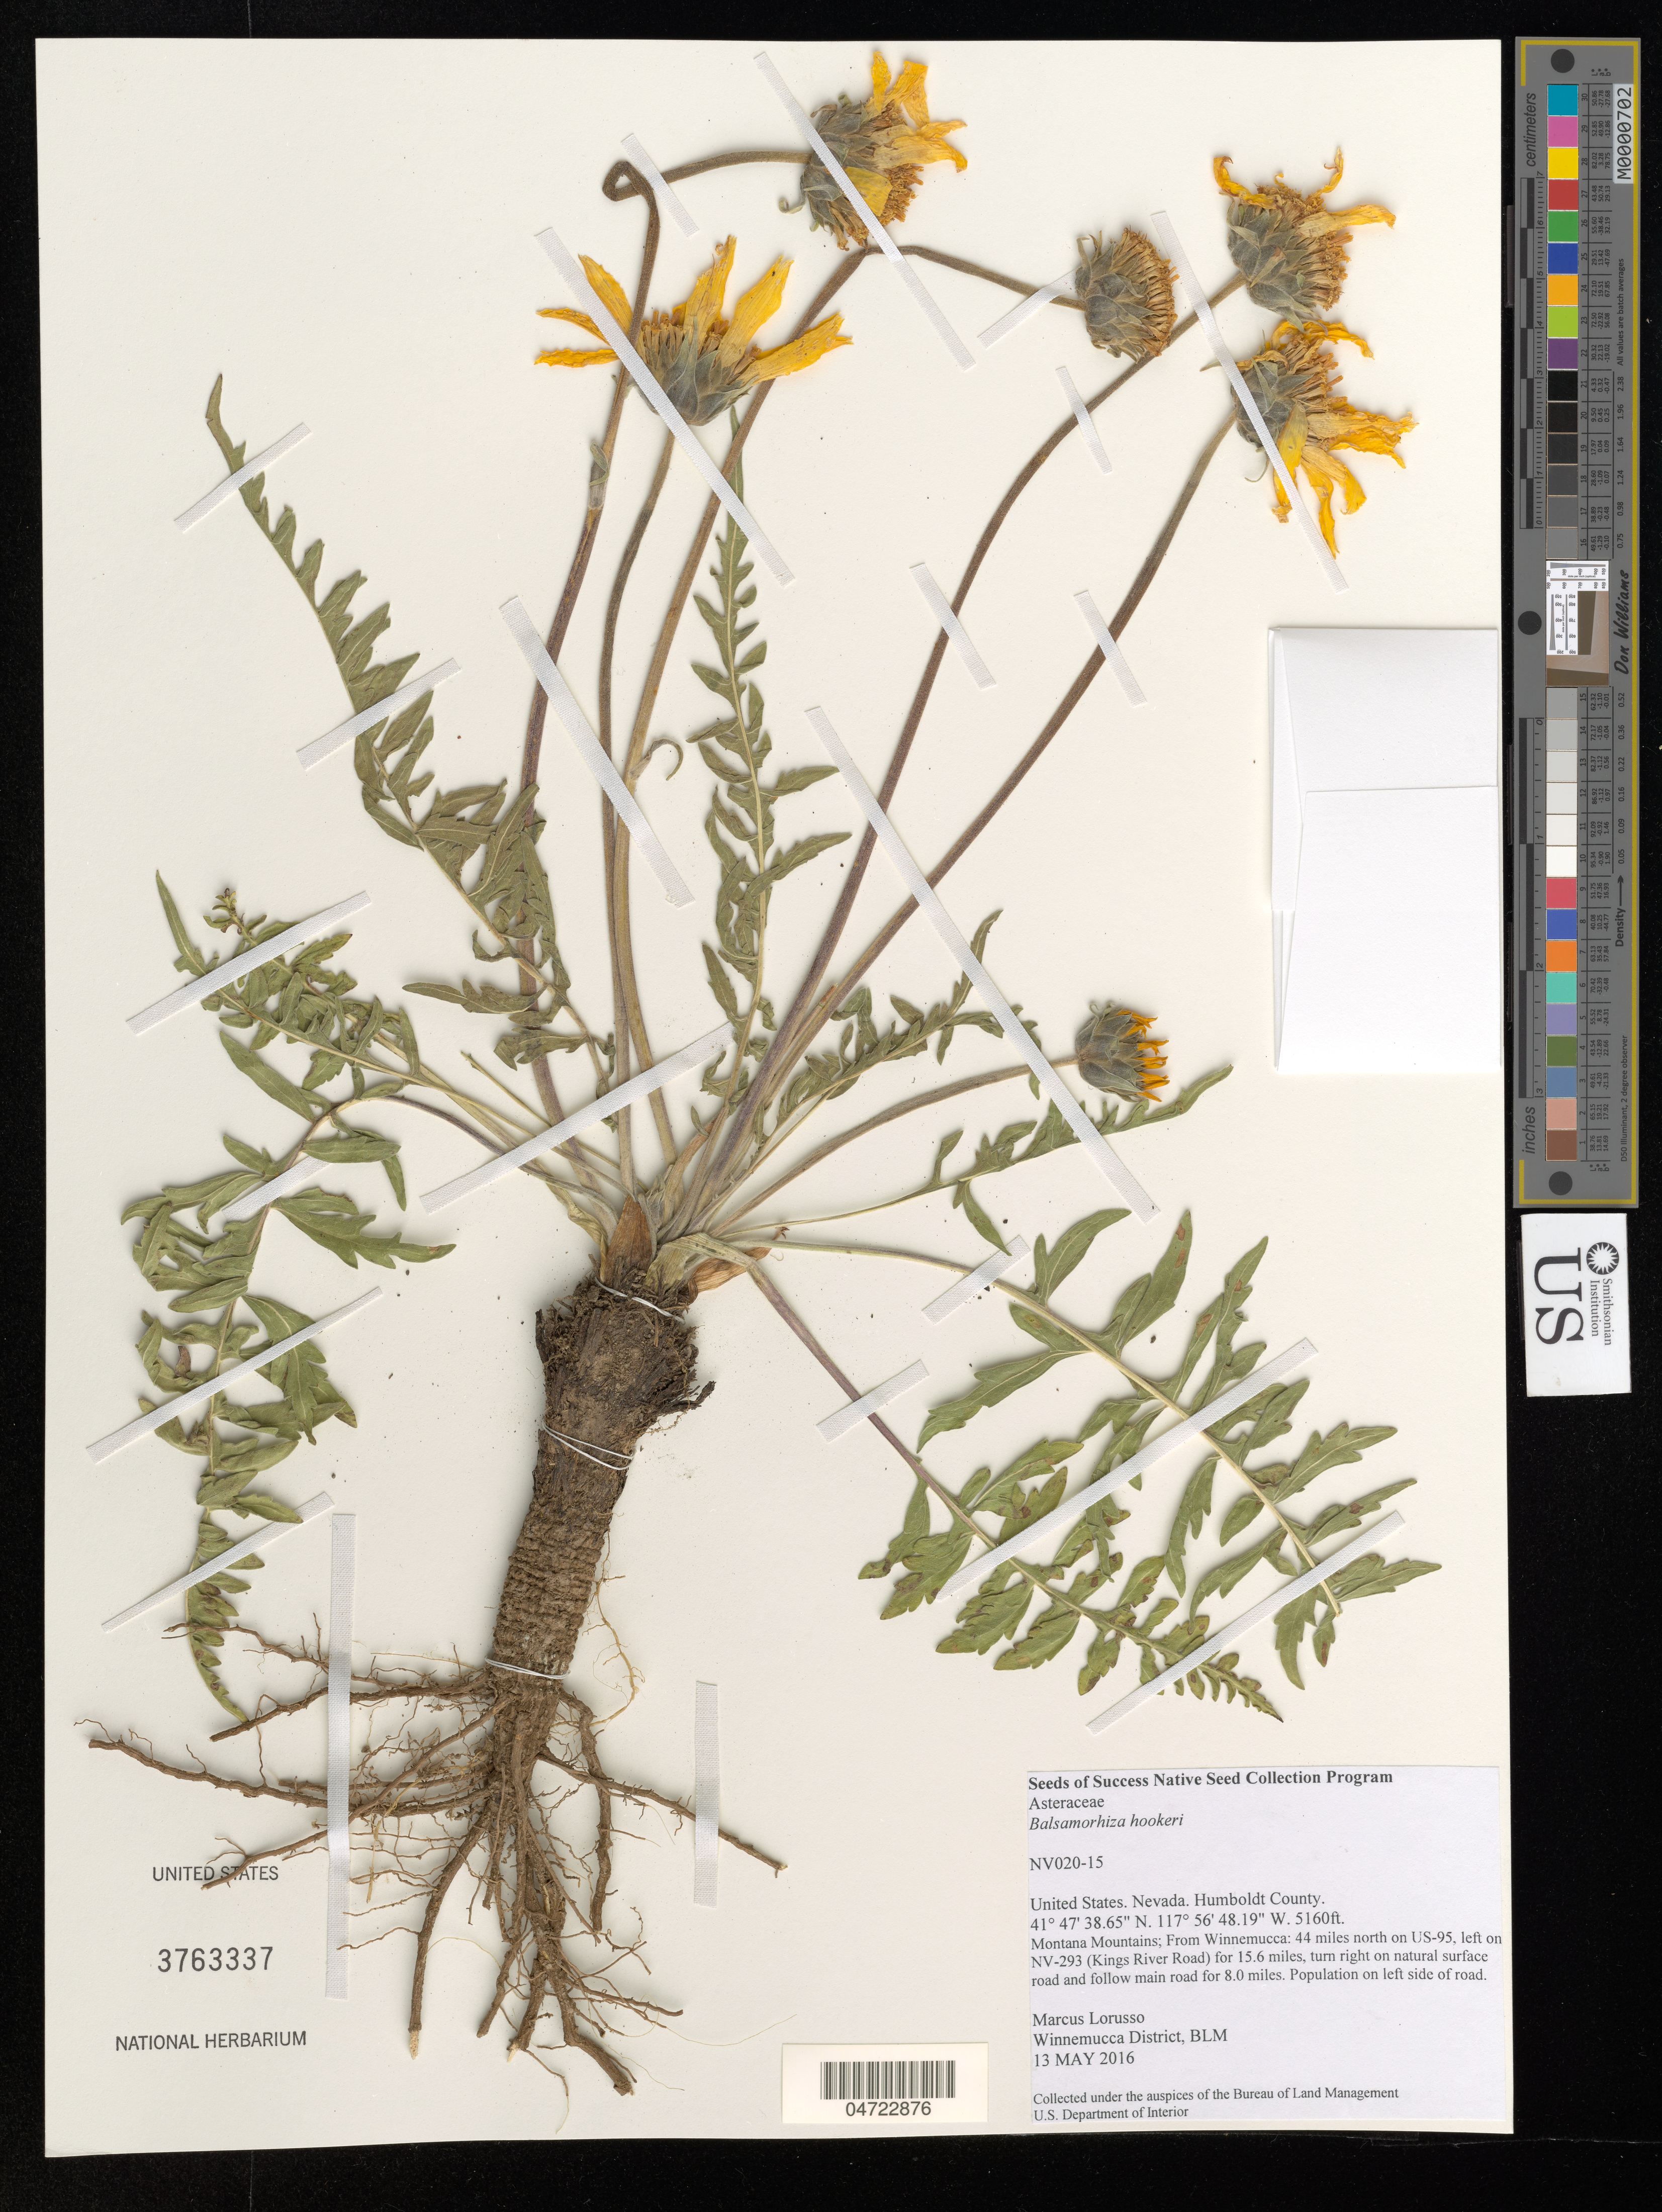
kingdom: Plantae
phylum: Tracheophyta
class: Magnoliopsida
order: Asterales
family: Asteraceae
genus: Balsamorhiza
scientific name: Balsamorhiza hookeri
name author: Nutt.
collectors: M. Lorusso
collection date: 2016-05-13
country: United States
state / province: Nevada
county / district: Humboldt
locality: Humboldt County. Montana Mountains; From Winnemucca: 44 miles north on US-95, left on NV-293 (Kings River Road) for 15.6 miles, turn right on natural surface road and follow main road for 8.0 miles. Population on left side of road.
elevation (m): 1573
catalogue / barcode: US 3763337